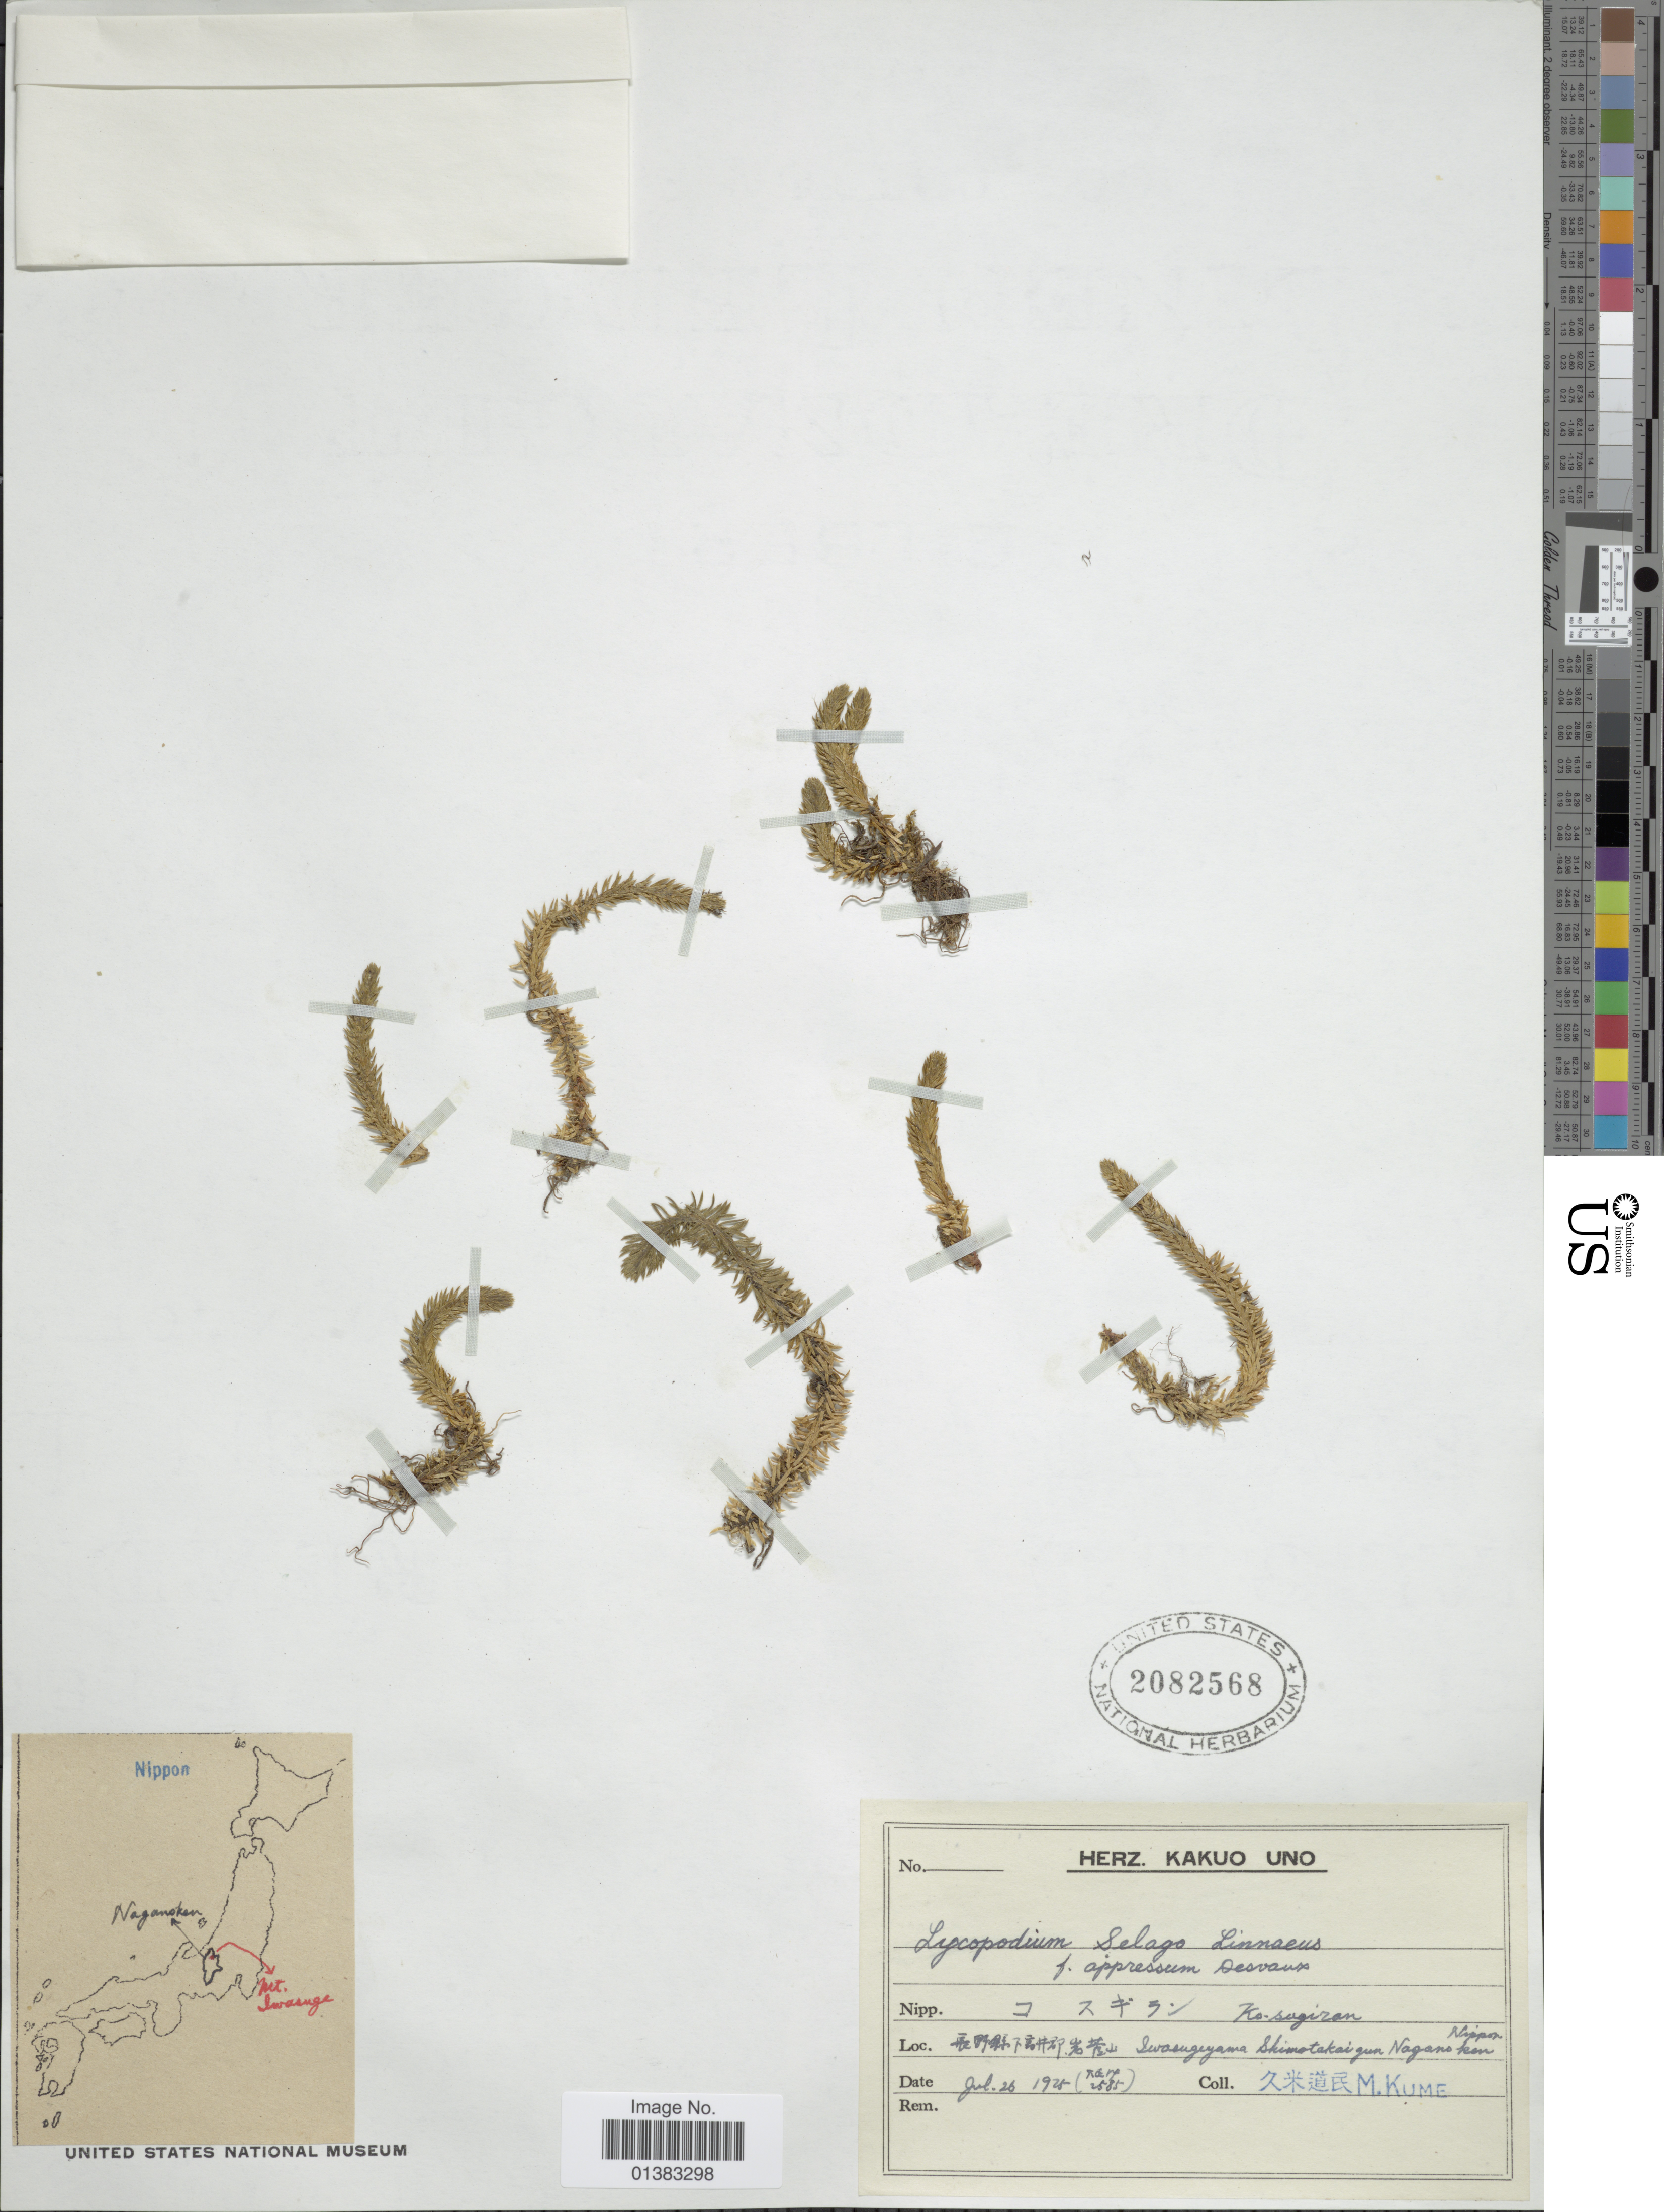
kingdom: Plantae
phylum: Tracheophyta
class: Lycopodiopsida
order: Lycopodiales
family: Lycopodiaceae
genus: Huperzia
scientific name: Huperzia selago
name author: (L.) Bernh. ex Schrank & Mart.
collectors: M. Kume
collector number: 2585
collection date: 1925-07-26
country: Japan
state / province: Nagano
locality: Iwasugeyama Shimotakai-gun Nagano-ken Nippon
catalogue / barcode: US 2082568